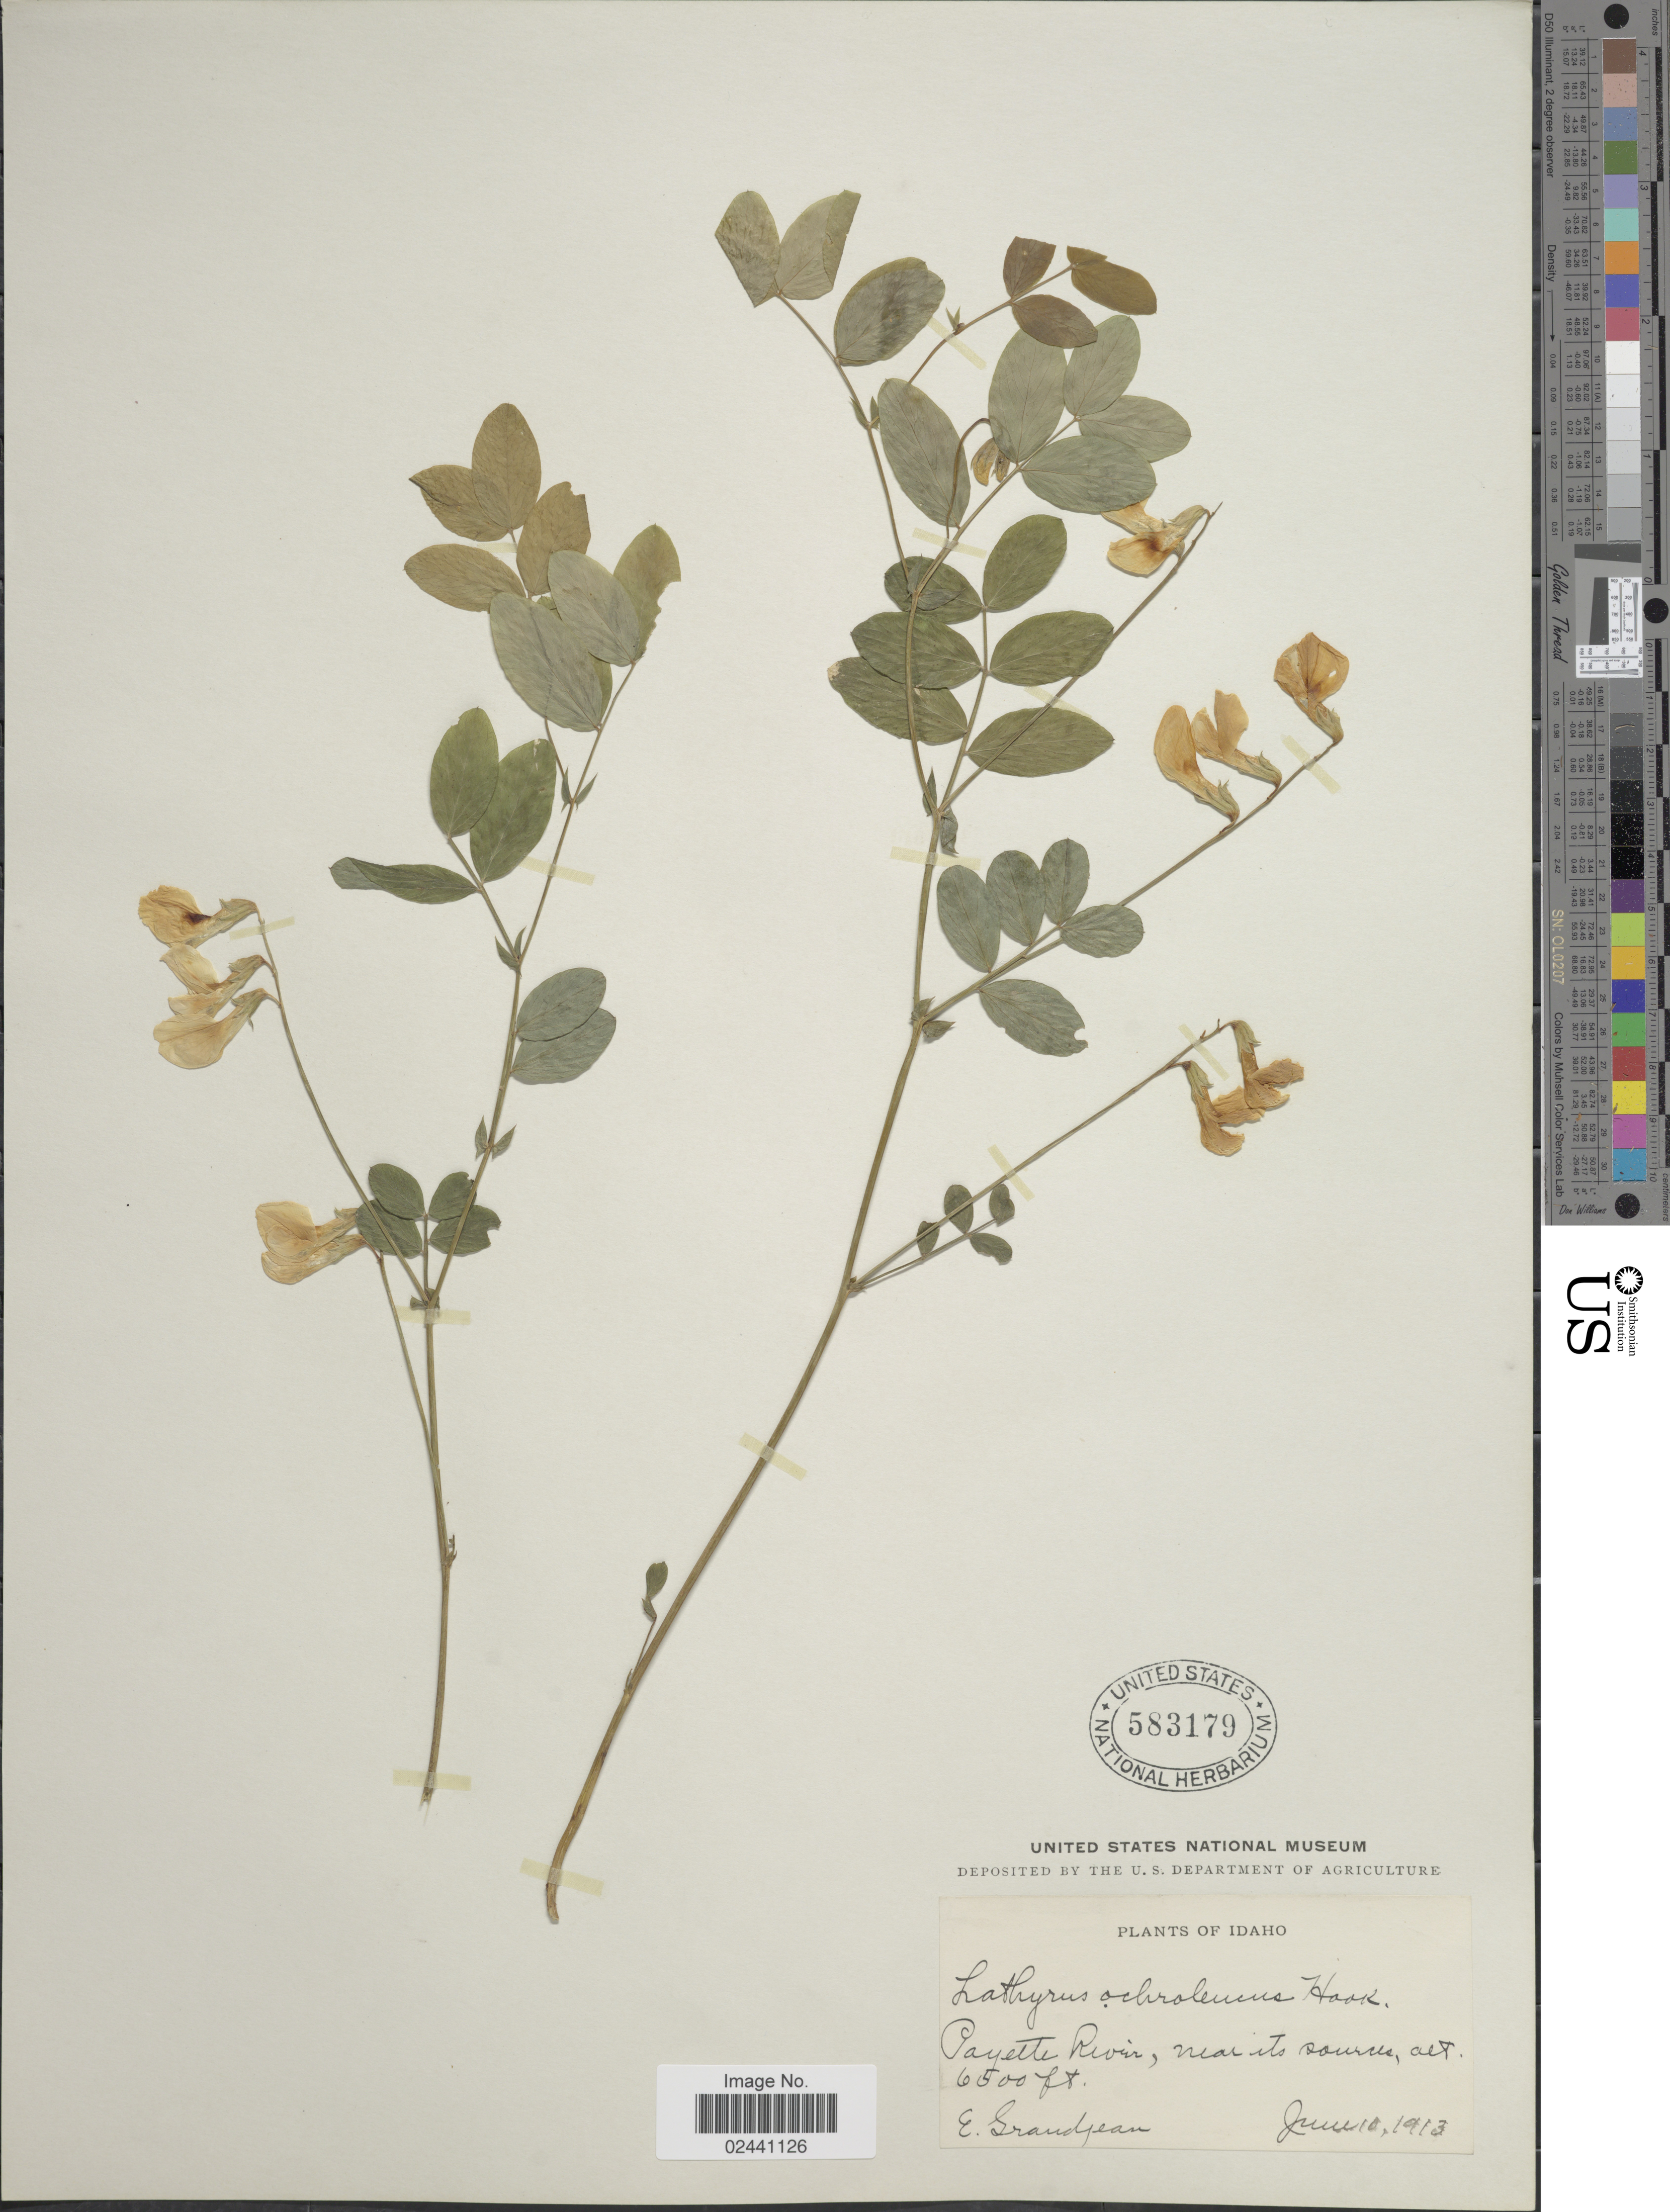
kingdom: Plantae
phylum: Tracheophyta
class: Magnoliopsida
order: Fabales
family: Fabaceae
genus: Lathyrus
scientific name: Lathyrus nevadensis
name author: S. Watson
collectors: E. Grandjean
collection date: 1913-06-10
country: United States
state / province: Idaho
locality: Payette River, near its sources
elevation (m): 1981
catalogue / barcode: US 583179